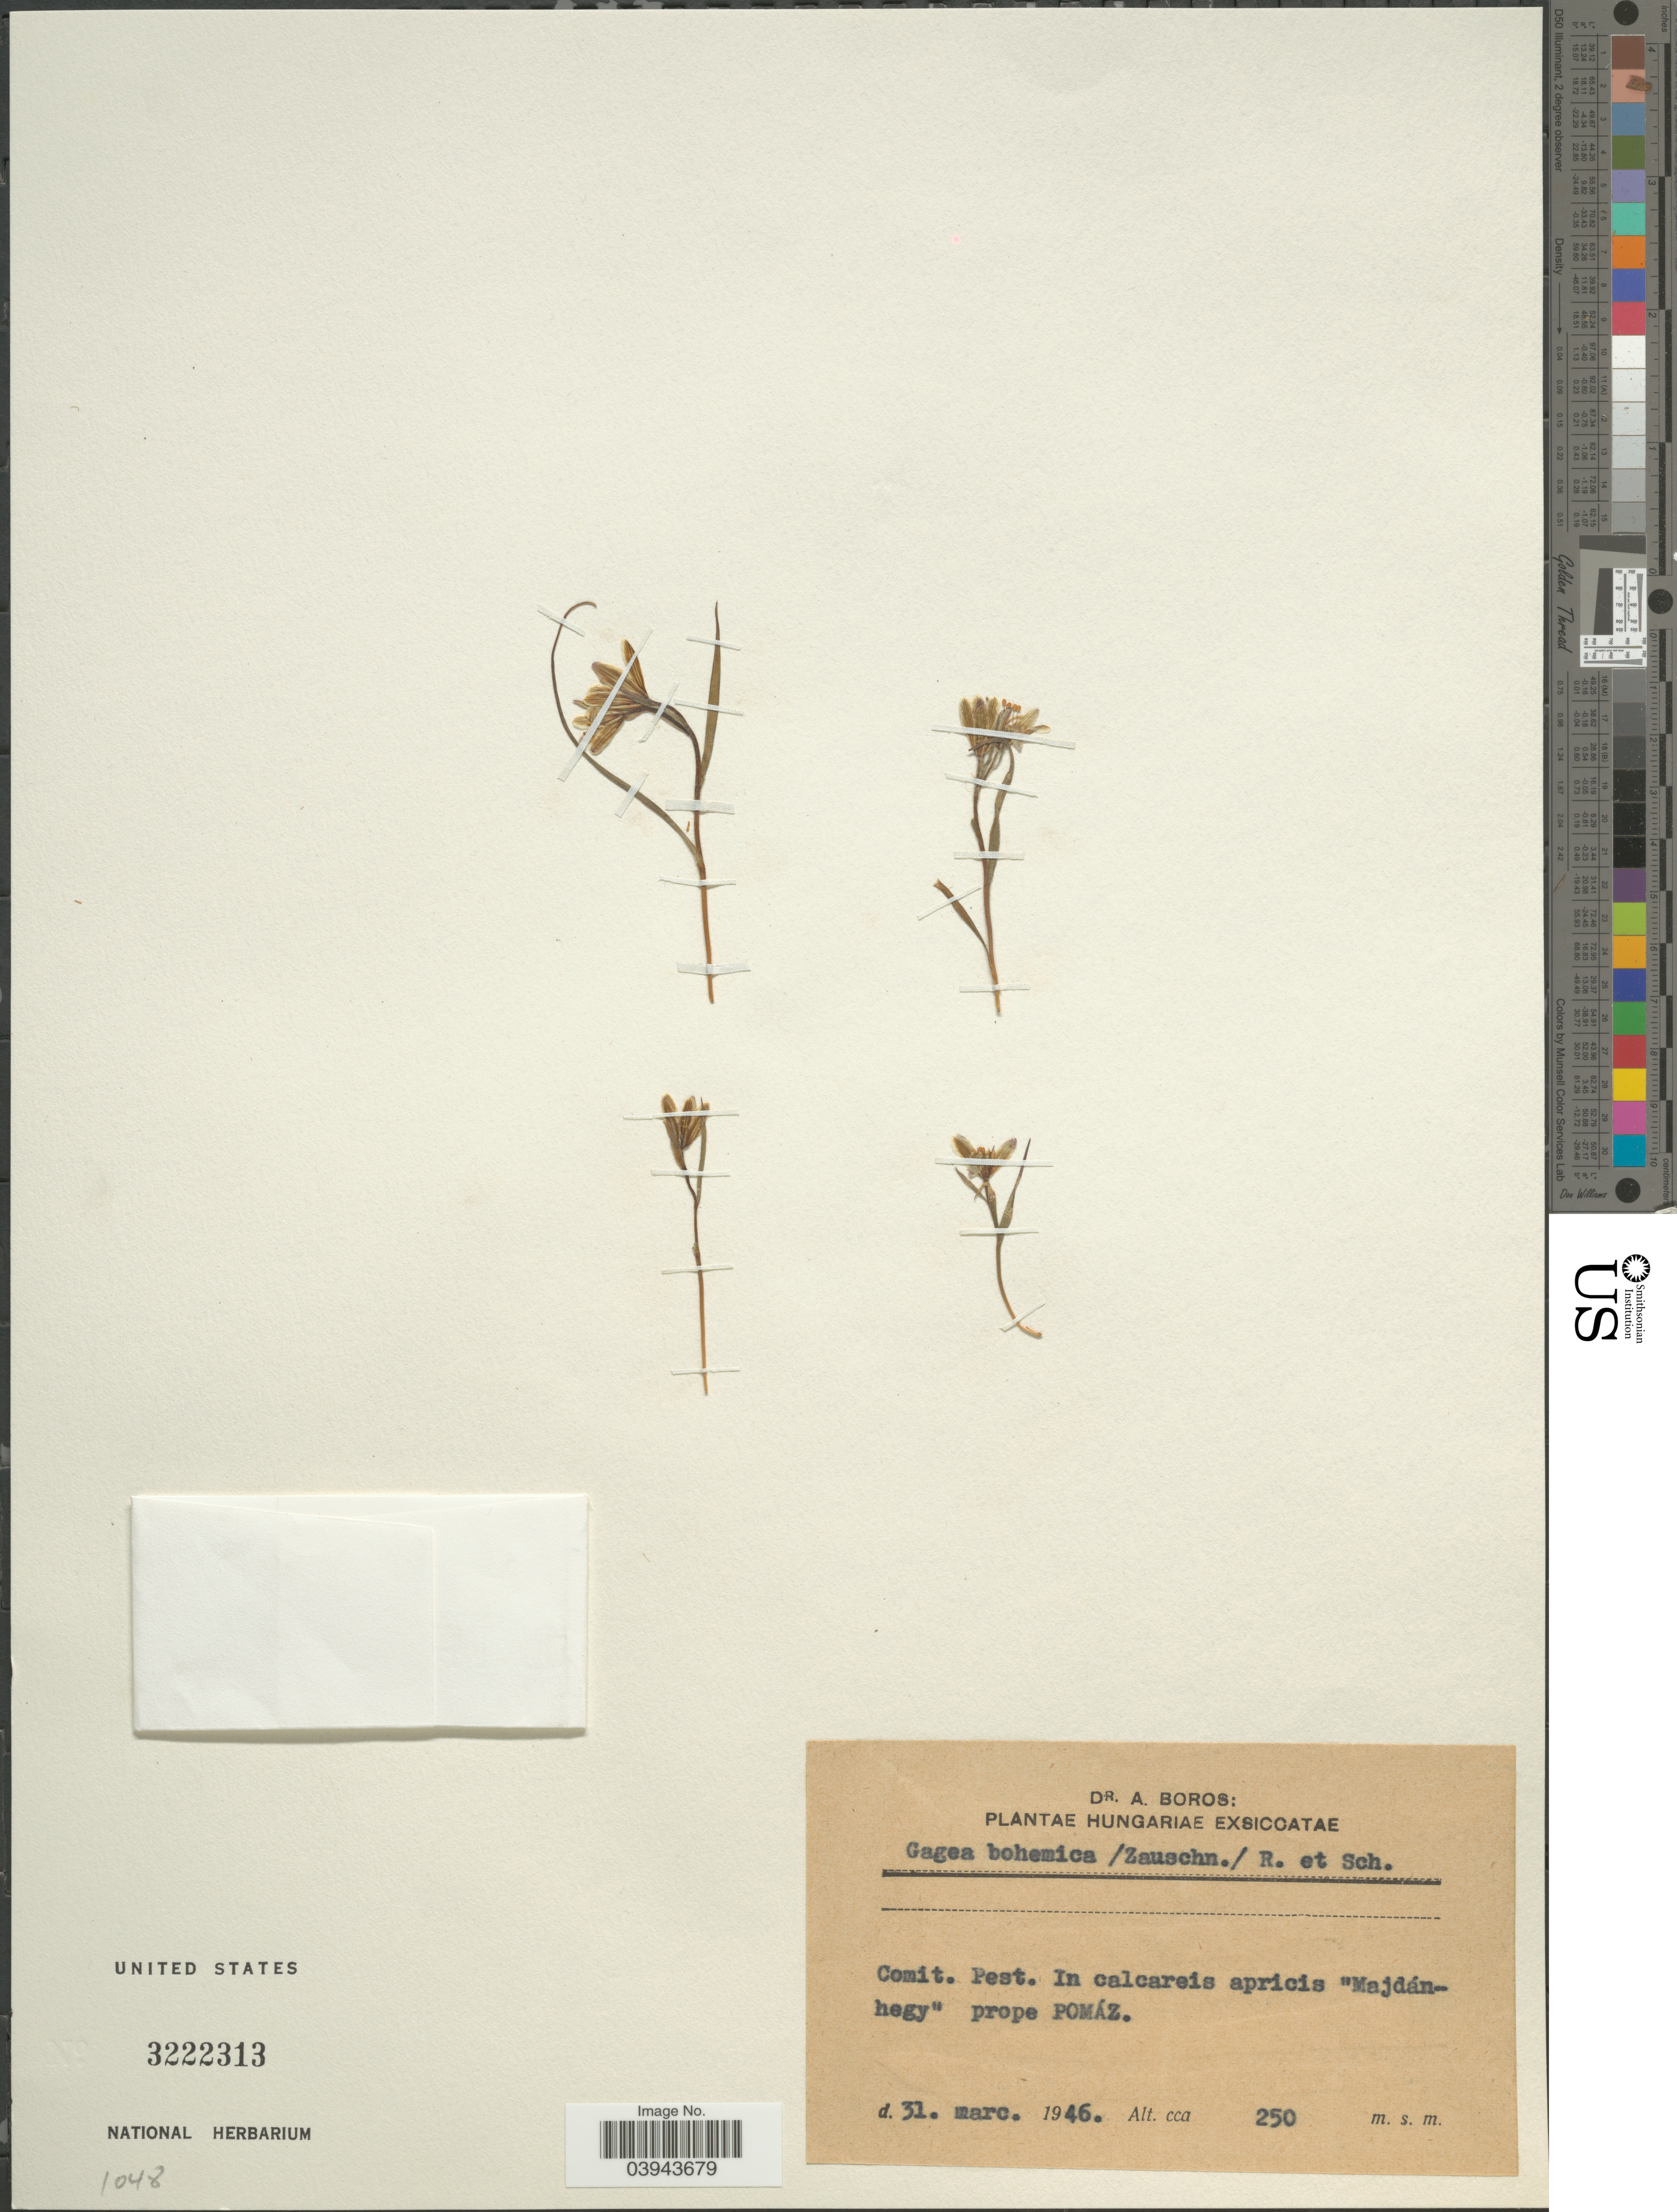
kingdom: Plantae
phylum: Tracheophyta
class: Liliopsida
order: Liliales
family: Liliaceae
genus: Gagea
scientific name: Gagea bohemica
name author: Schult. f.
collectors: Á. Boros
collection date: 1946-03-31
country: Hungary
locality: Hungariæ. Comit. Pest. In calcareis apricis "Majdánhegy" prope Pomáz.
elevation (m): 250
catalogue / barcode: US 3222313